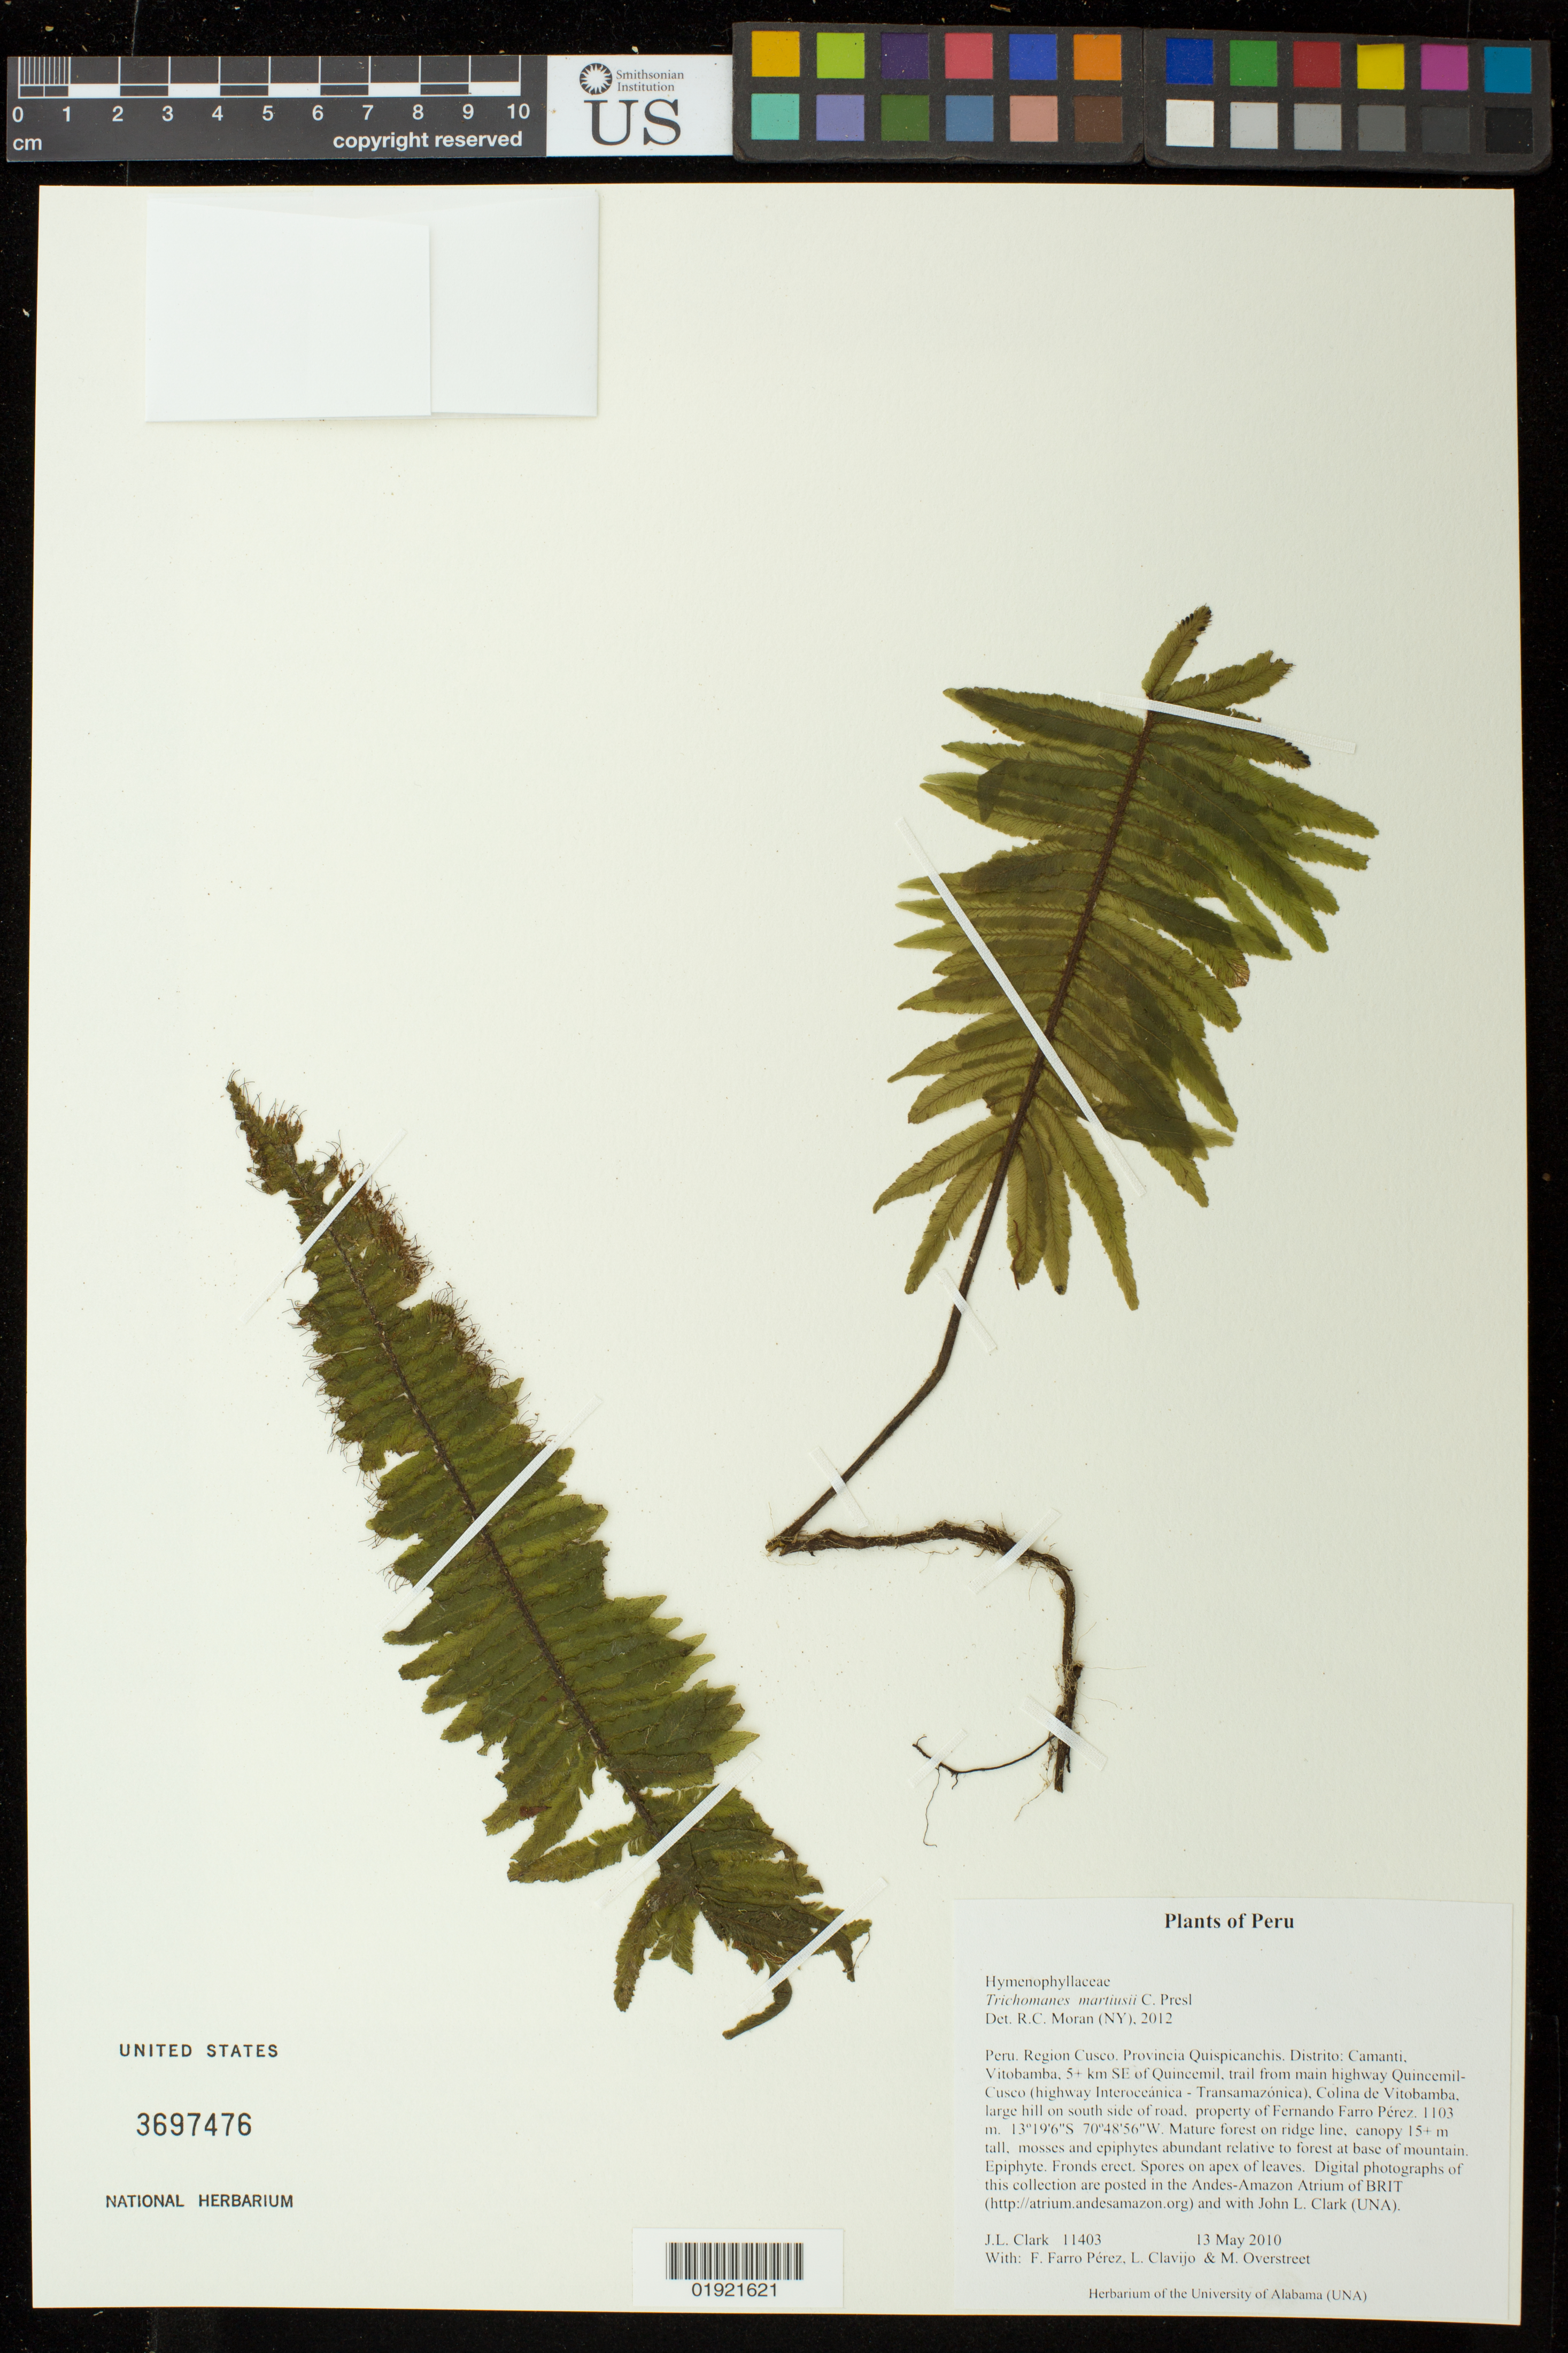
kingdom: Plantae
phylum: Tracheophyta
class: Polypodiopsida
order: Hymenophyllales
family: Hymenophyllaceae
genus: Trichomanes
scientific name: Trichomanes martiusii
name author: C. Presl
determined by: Moran, R. C.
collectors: J. L. Clark, F. Farro Pérez, L. Clavijo & M. Overstreet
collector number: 11403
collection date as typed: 13 May 2010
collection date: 2010-05-13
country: Peru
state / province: Cusco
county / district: Quispicanchis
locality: Camanti, Vitoamba, 5+ km SE of Quincemil, trail from main highway Quincemil-Cusco (highway Interoceanica-Transamazonica), Colina de Vitobamba, large hill on south side of road, property of Fernando Farro Perez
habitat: Mature forest on ridge line, canopy 15+ m tall, mosses and epiphytes abundant relative to forest at base of mountain.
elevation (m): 1103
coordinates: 13 19 6 S, 70 48 56 W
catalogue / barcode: US 3697476